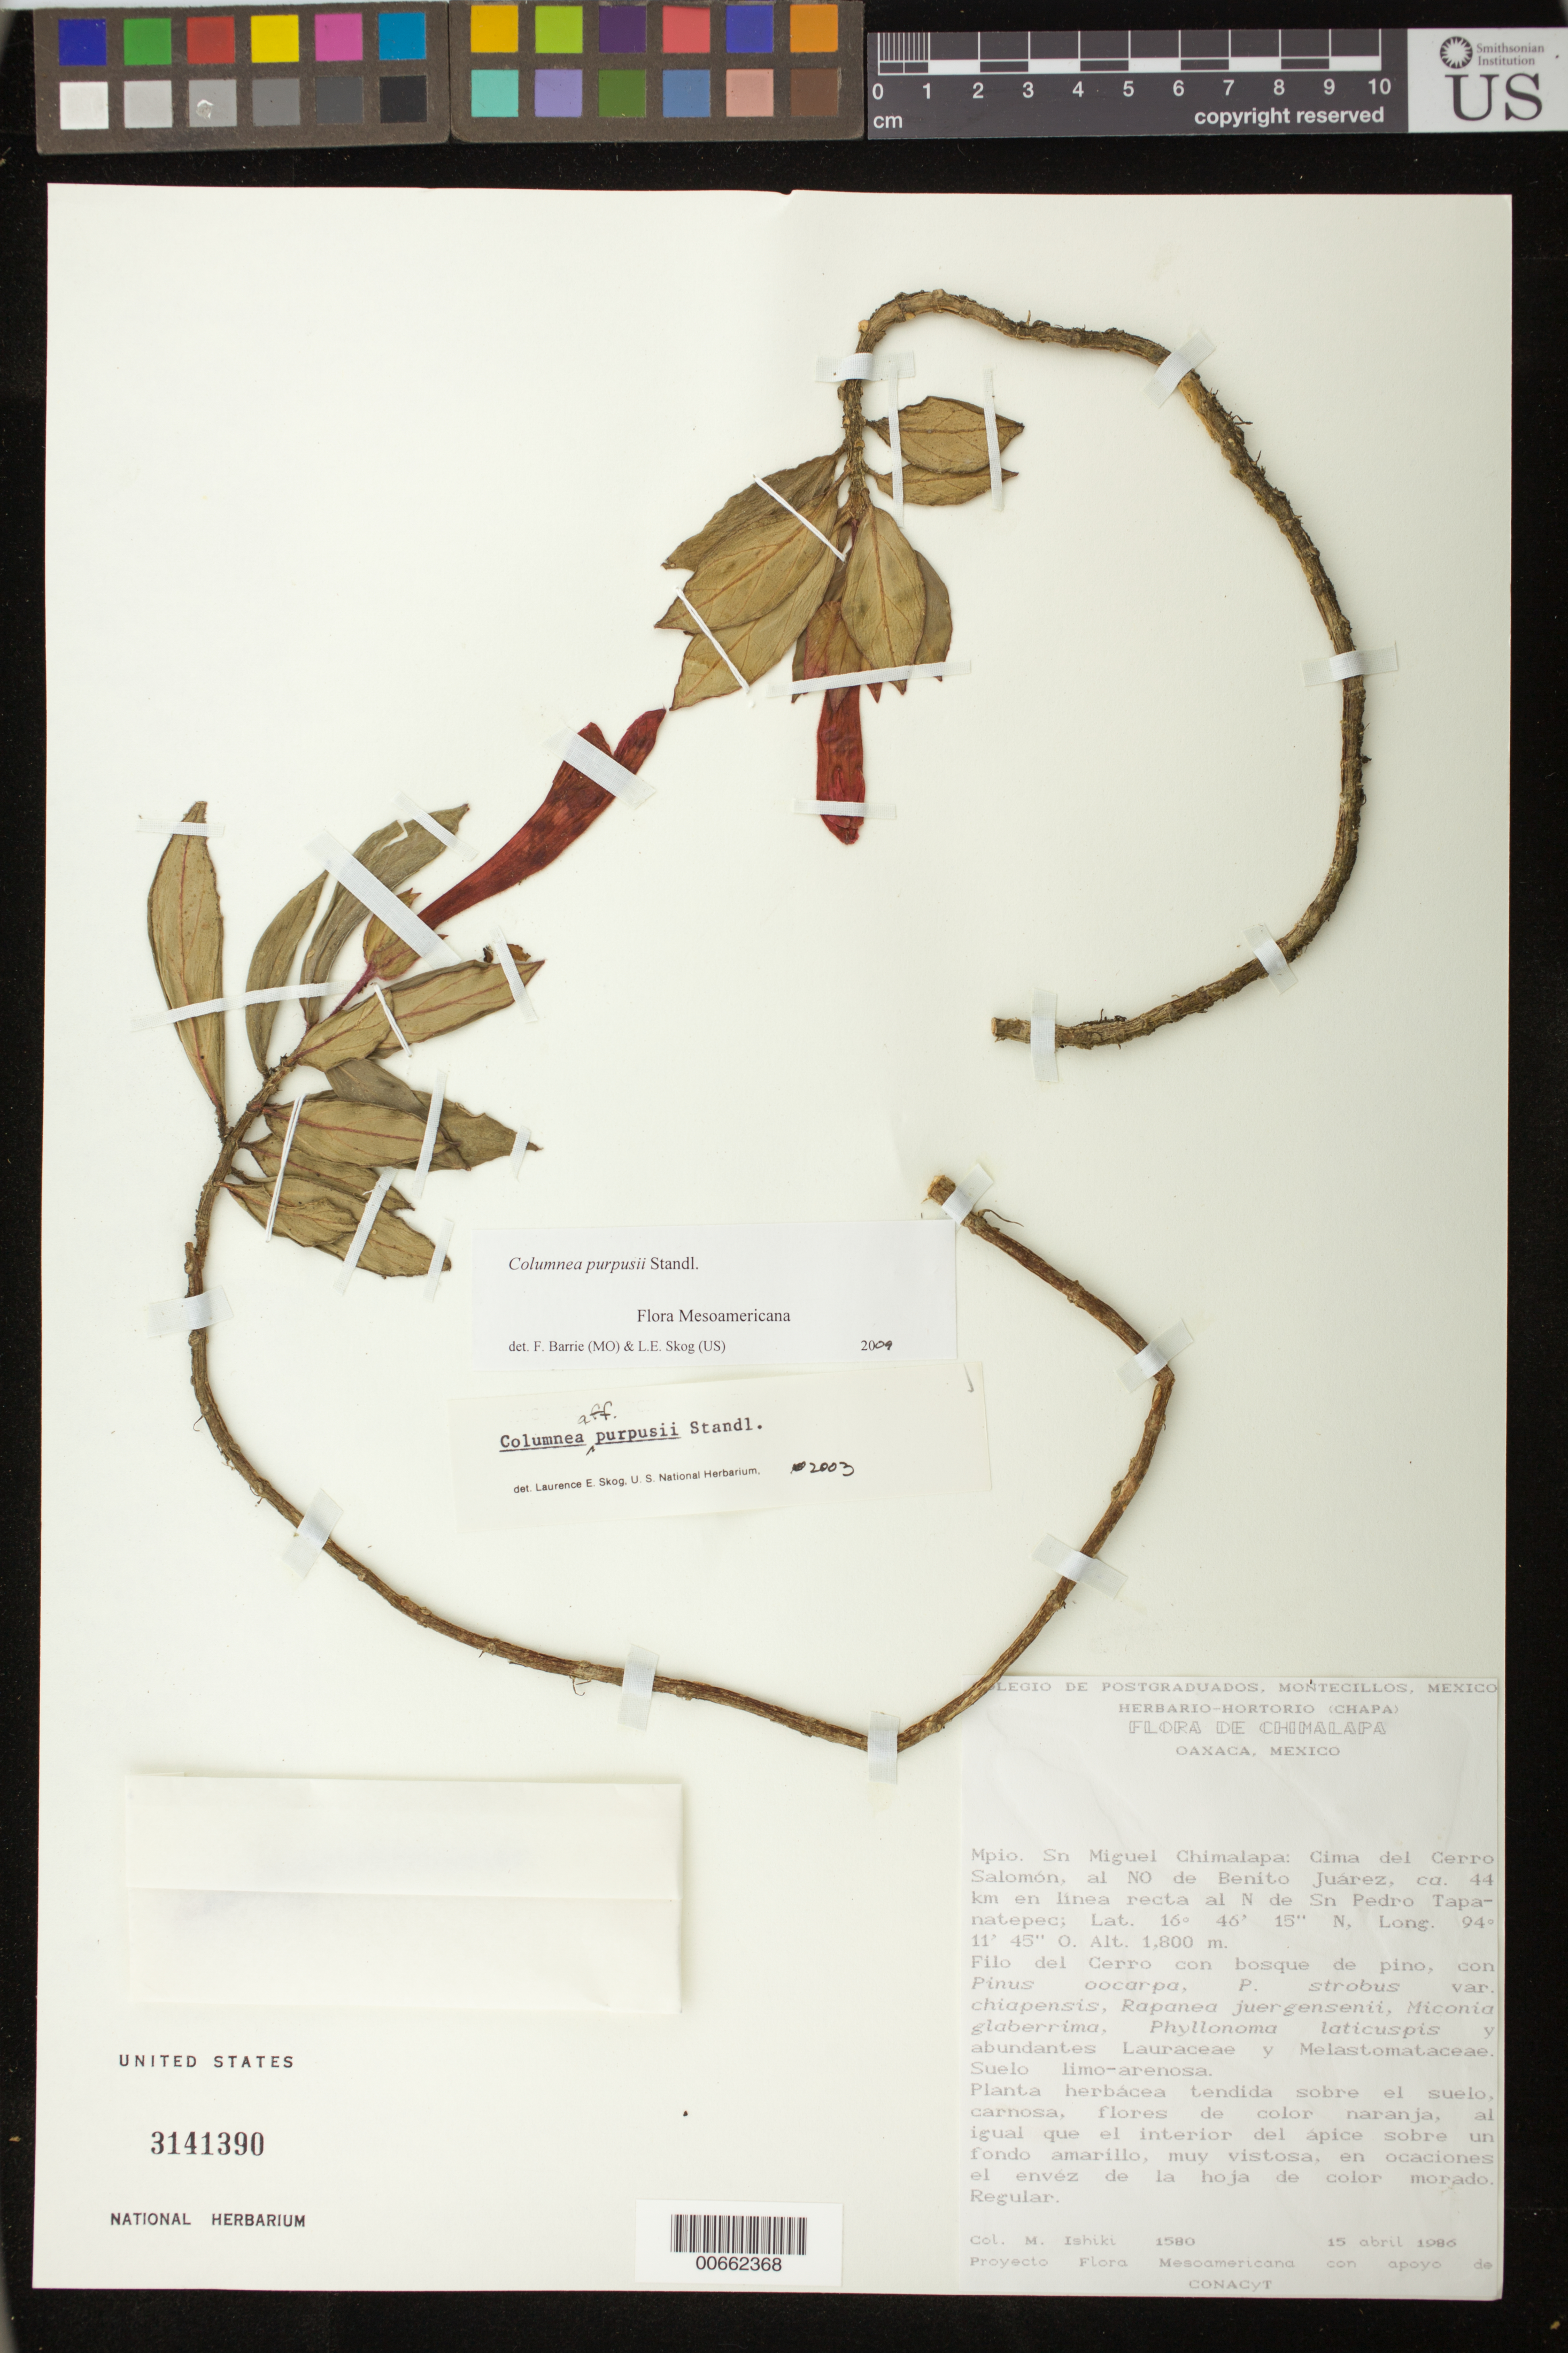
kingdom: Plantae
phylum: Tracheophyta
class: Magnoliopsida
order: Lamiales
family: Gesneriaceae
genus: Columnea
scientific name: Columnea purpusii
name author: Standl.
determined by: Skog, Laurence E.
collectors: M. Ishiki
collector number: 1580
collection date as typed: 15 Apr 1986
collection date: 1986-04-15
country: Mexico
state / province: Oaxaca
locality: Mpio. Sn Miguel Chimalapa: Cima del Cerro Salomón, al NO de Benito Juárez, ca. 44 km en línea recta al N de Sn Pedro Tapanatepec; sitio "Cima del Cerro Salomón"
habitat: Filo del Cerro con selva baja perennifolia;suelo areno-migajosa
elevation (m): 1880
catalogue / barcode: US 3141390